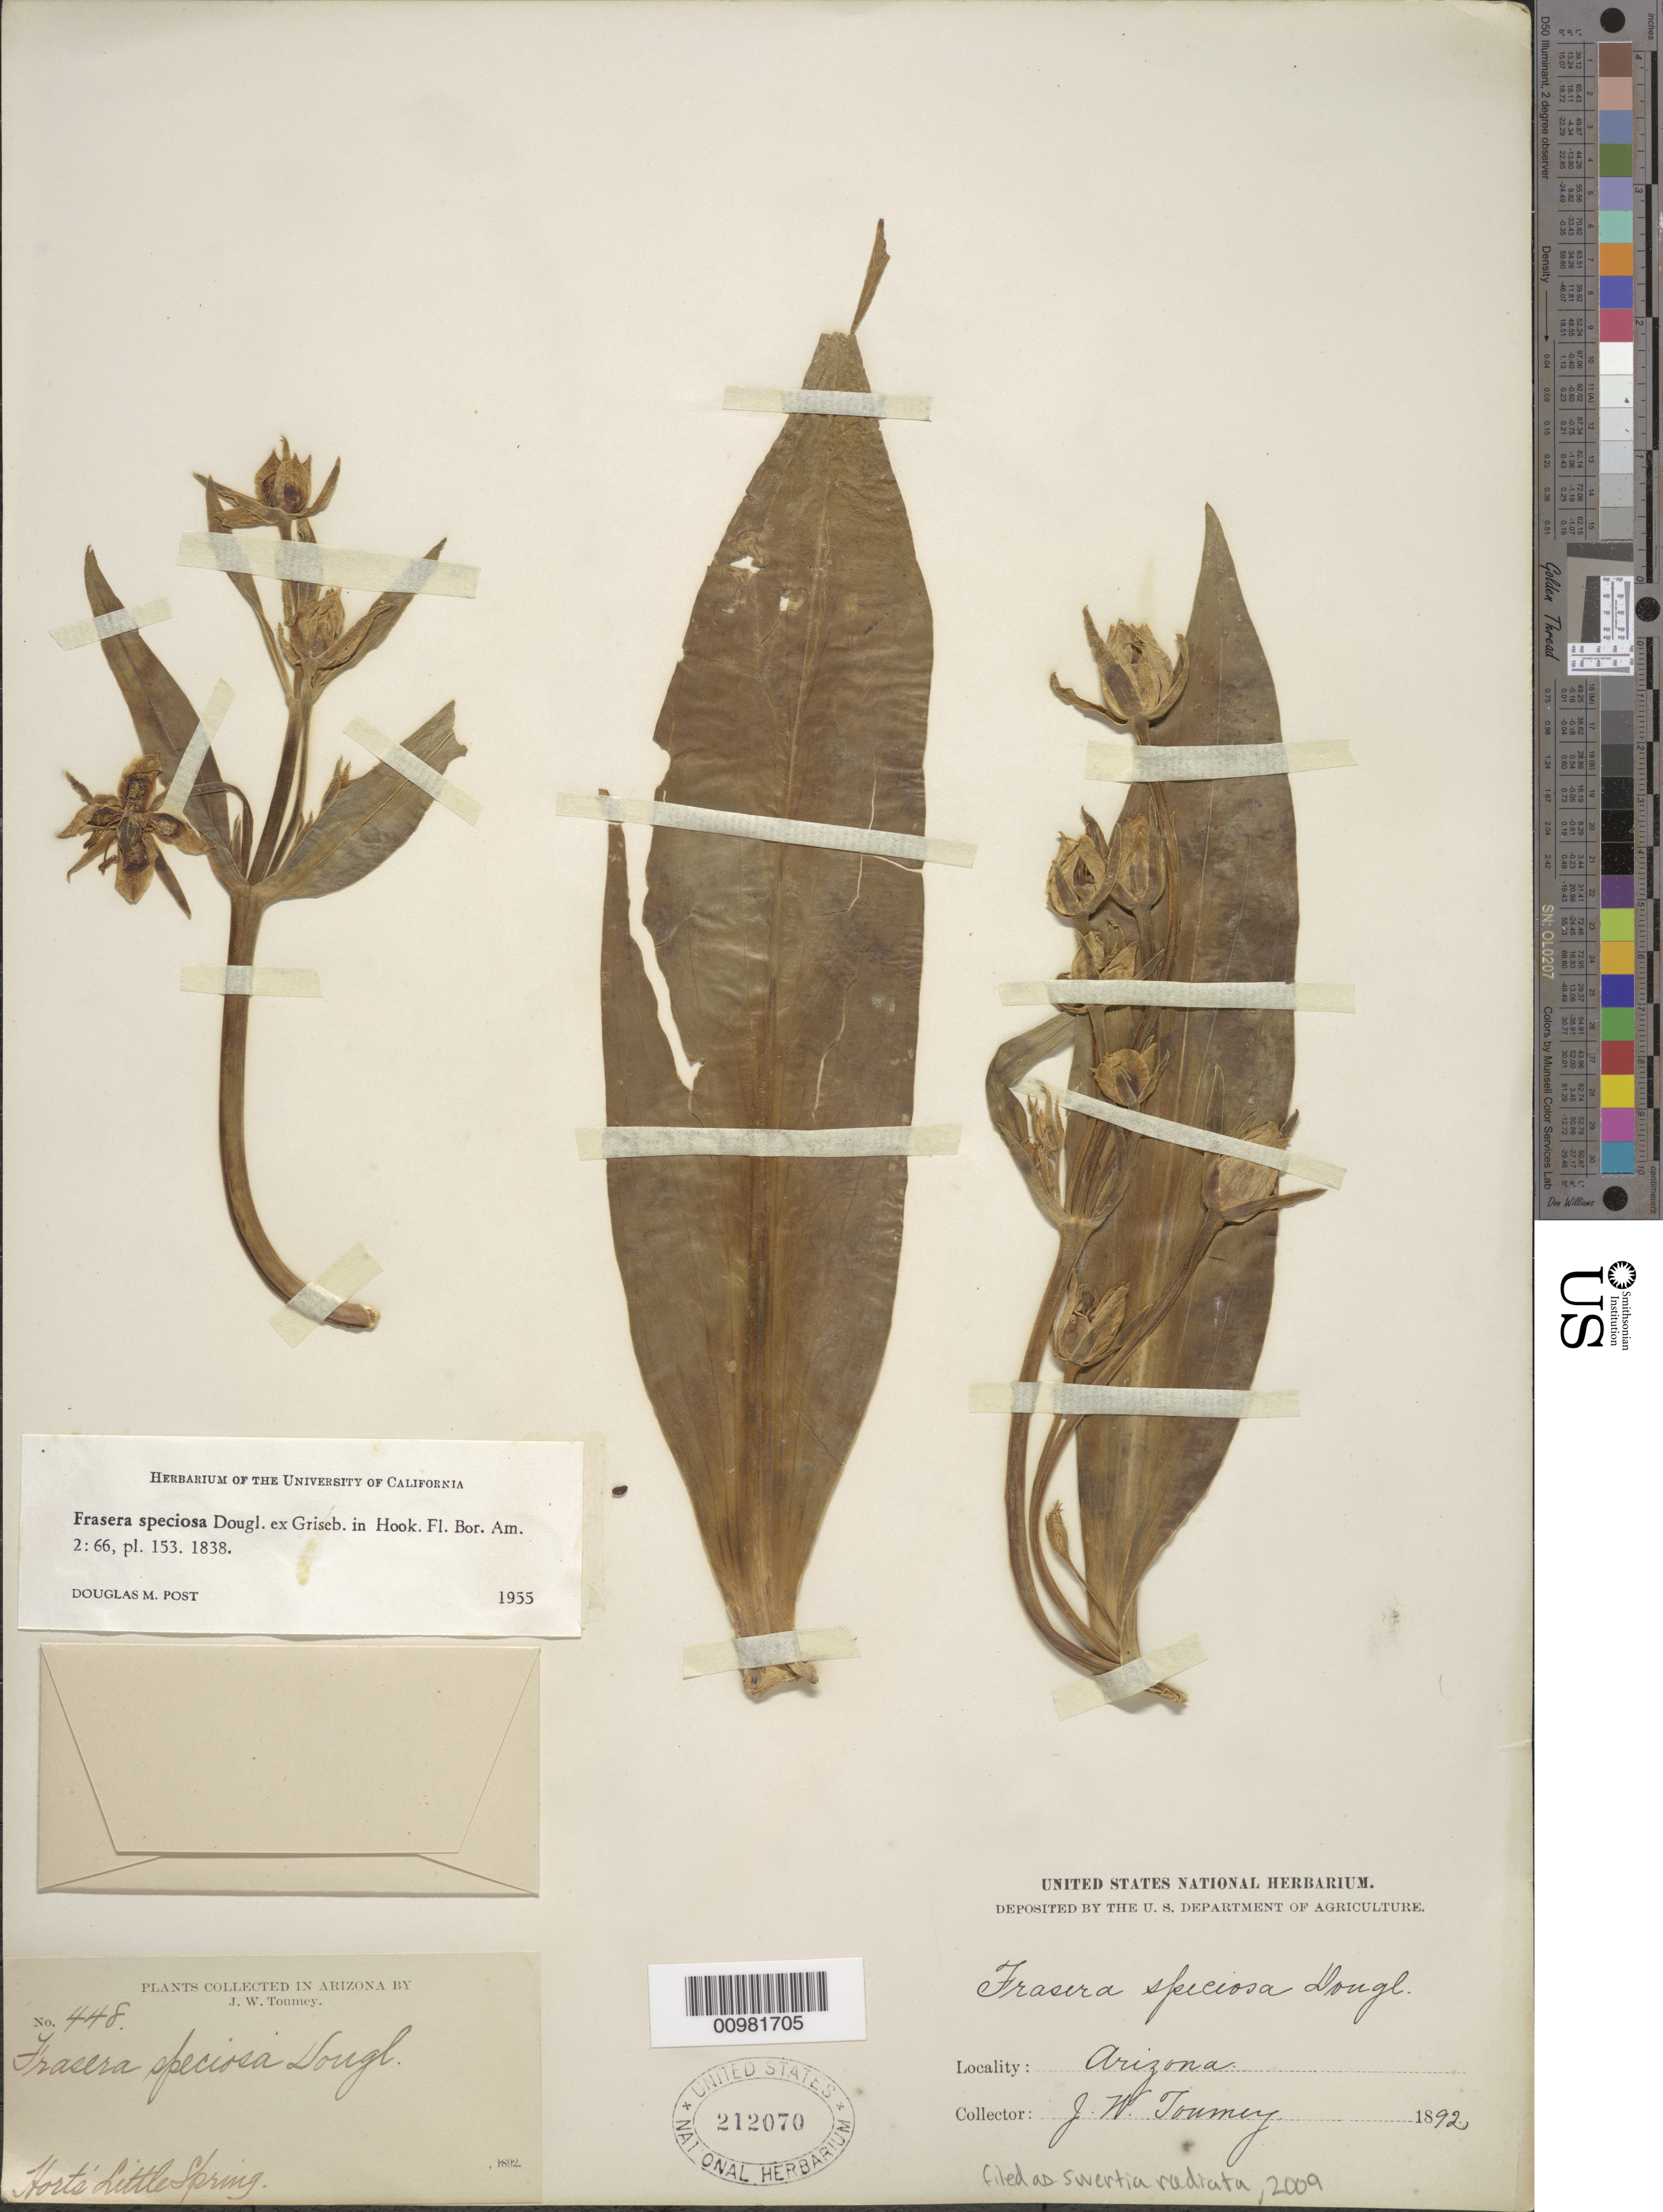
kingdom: Plantae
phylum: Tracheophyta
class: Magnoliopsida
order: Gentianales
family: Gentianaceae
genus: Swertia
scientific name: Swertia radiata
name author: (Kellogg) Kuntze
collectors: J. W. Toumey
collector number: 448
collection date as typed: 1892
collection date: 1892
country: United States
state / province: Arizona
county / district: Coconino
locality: Little Spring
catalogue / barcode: US 212070